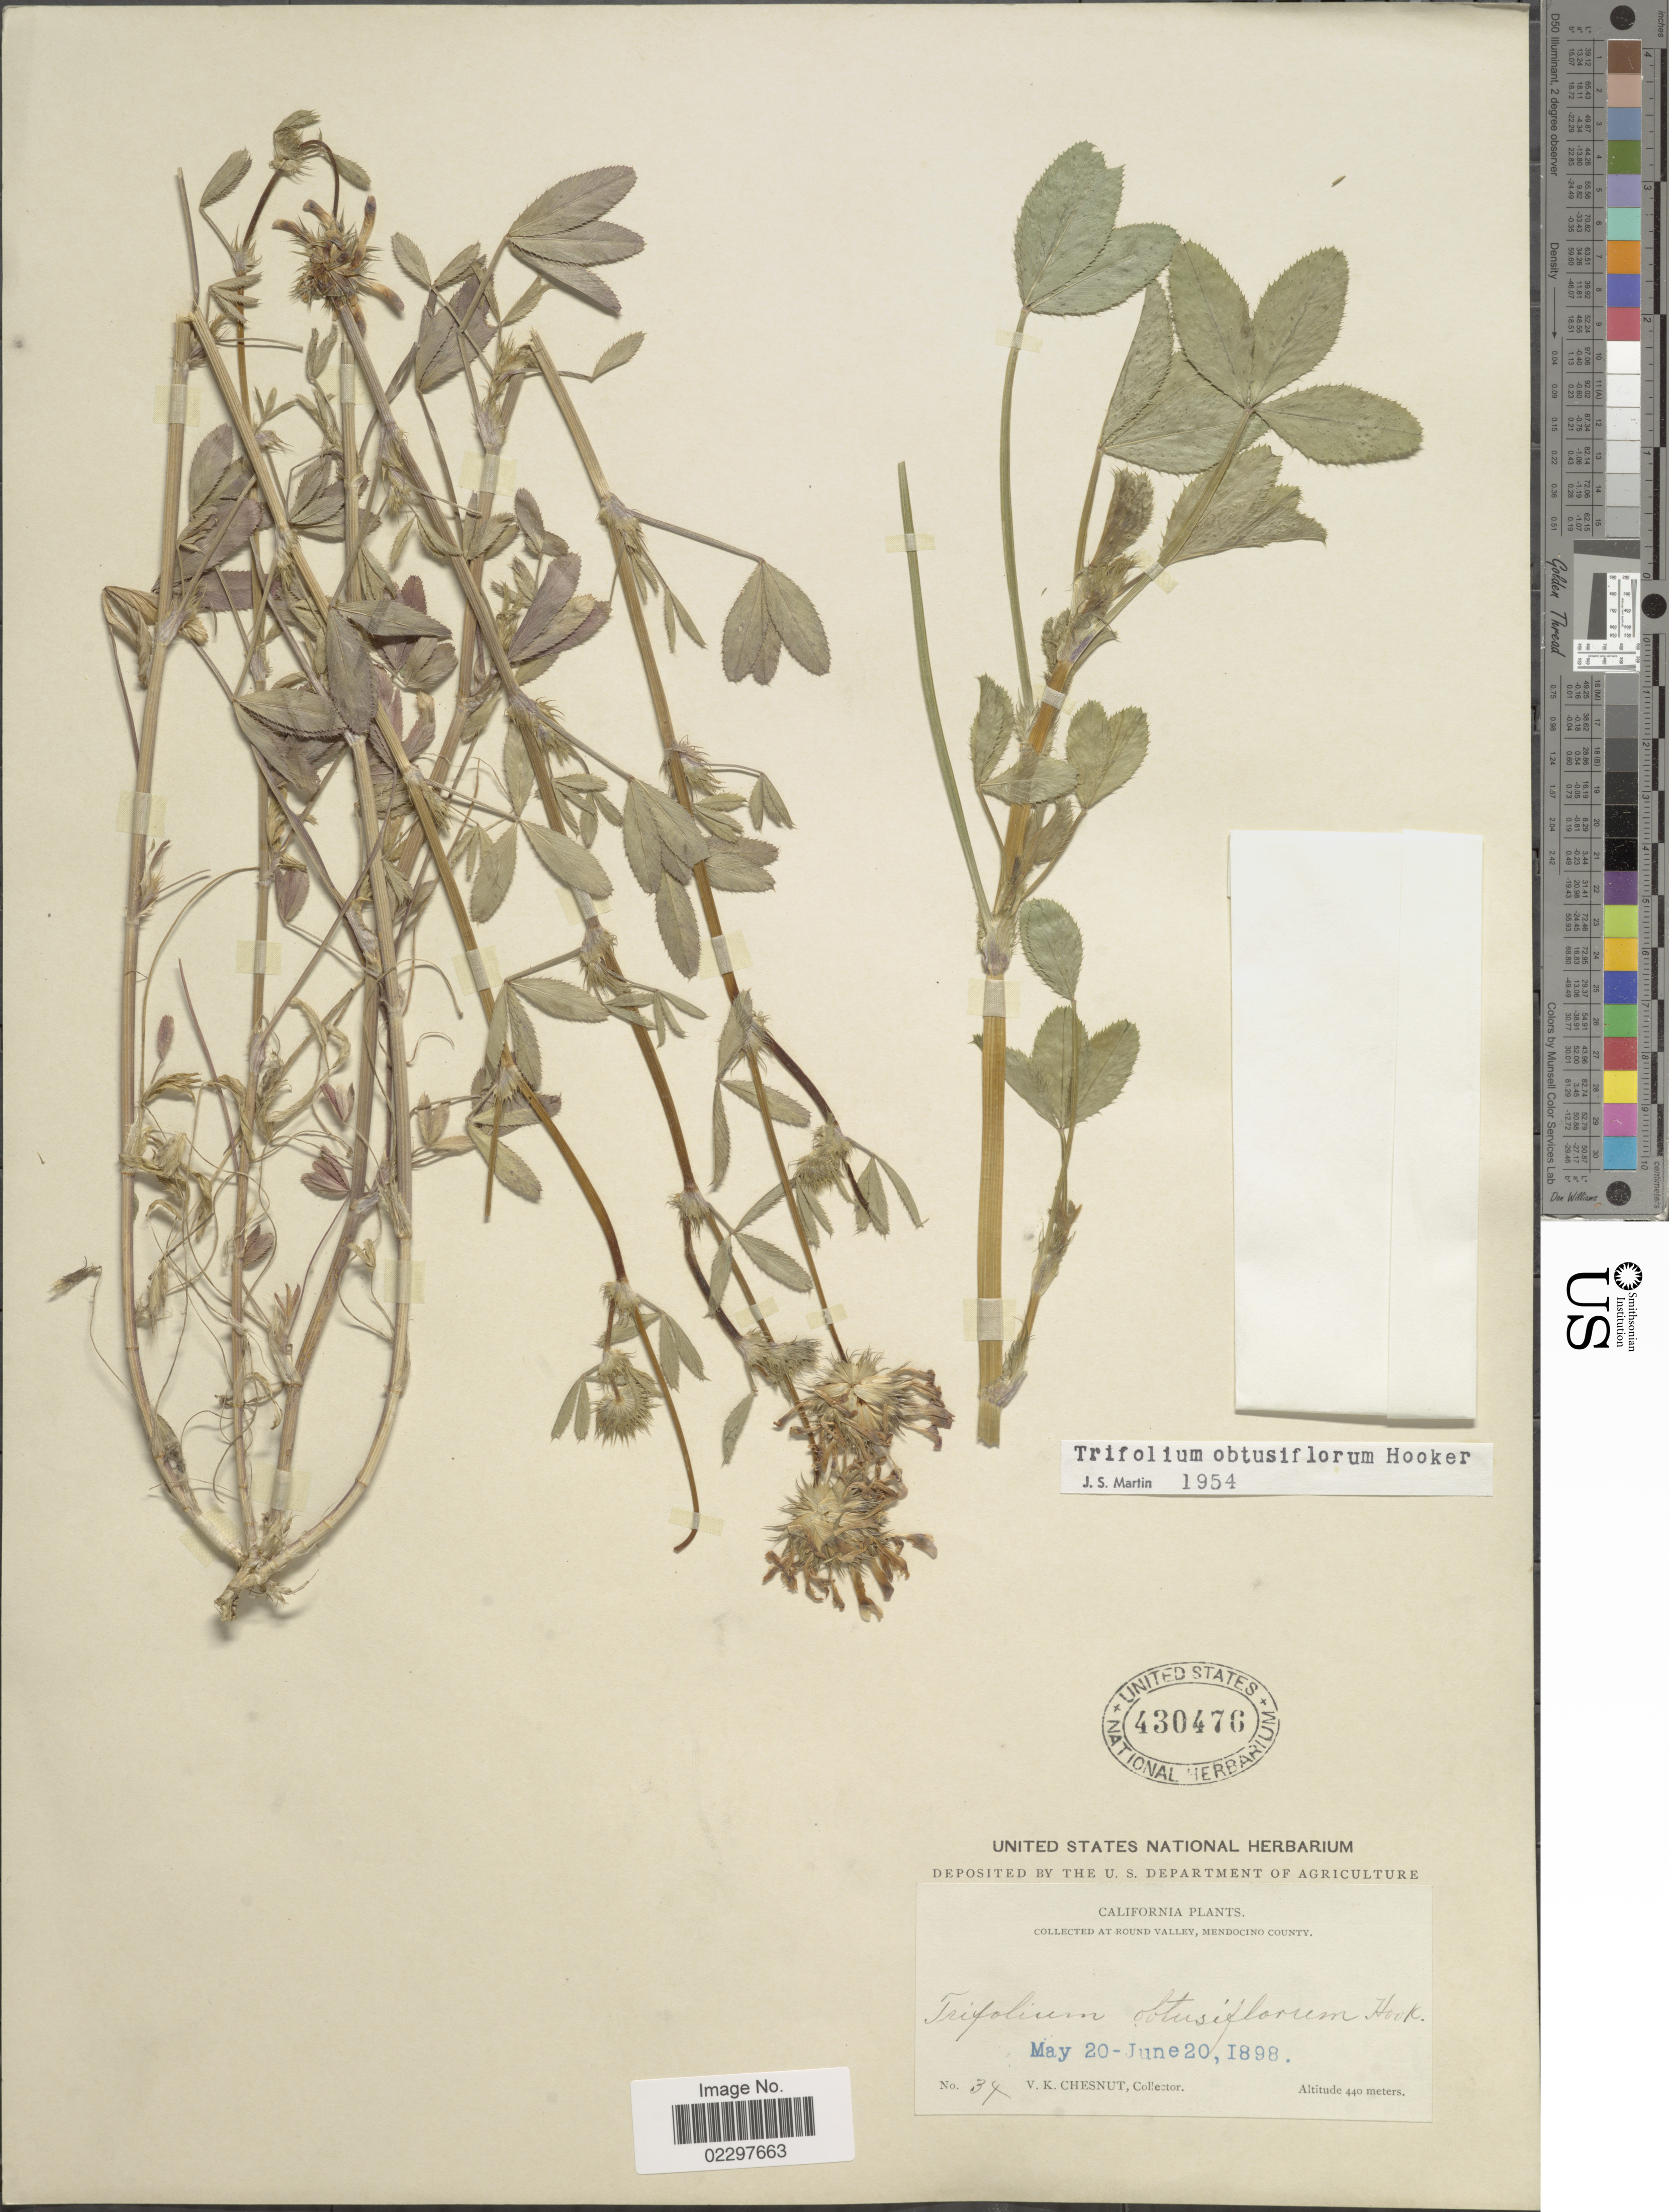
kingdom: Plantae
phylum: Tracheophyta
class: Magnoliopsida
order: Fabales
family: Fabaceae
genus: Trifolium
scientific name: Trifolium obtusiflorum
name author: Hook.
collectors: V. Chesnut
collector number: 34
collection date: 1898-05-20/1898-06-20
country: United States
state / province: California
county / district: Mendocino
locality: At Round Valley, Mendocino County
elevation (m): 440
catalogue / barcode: US 430476